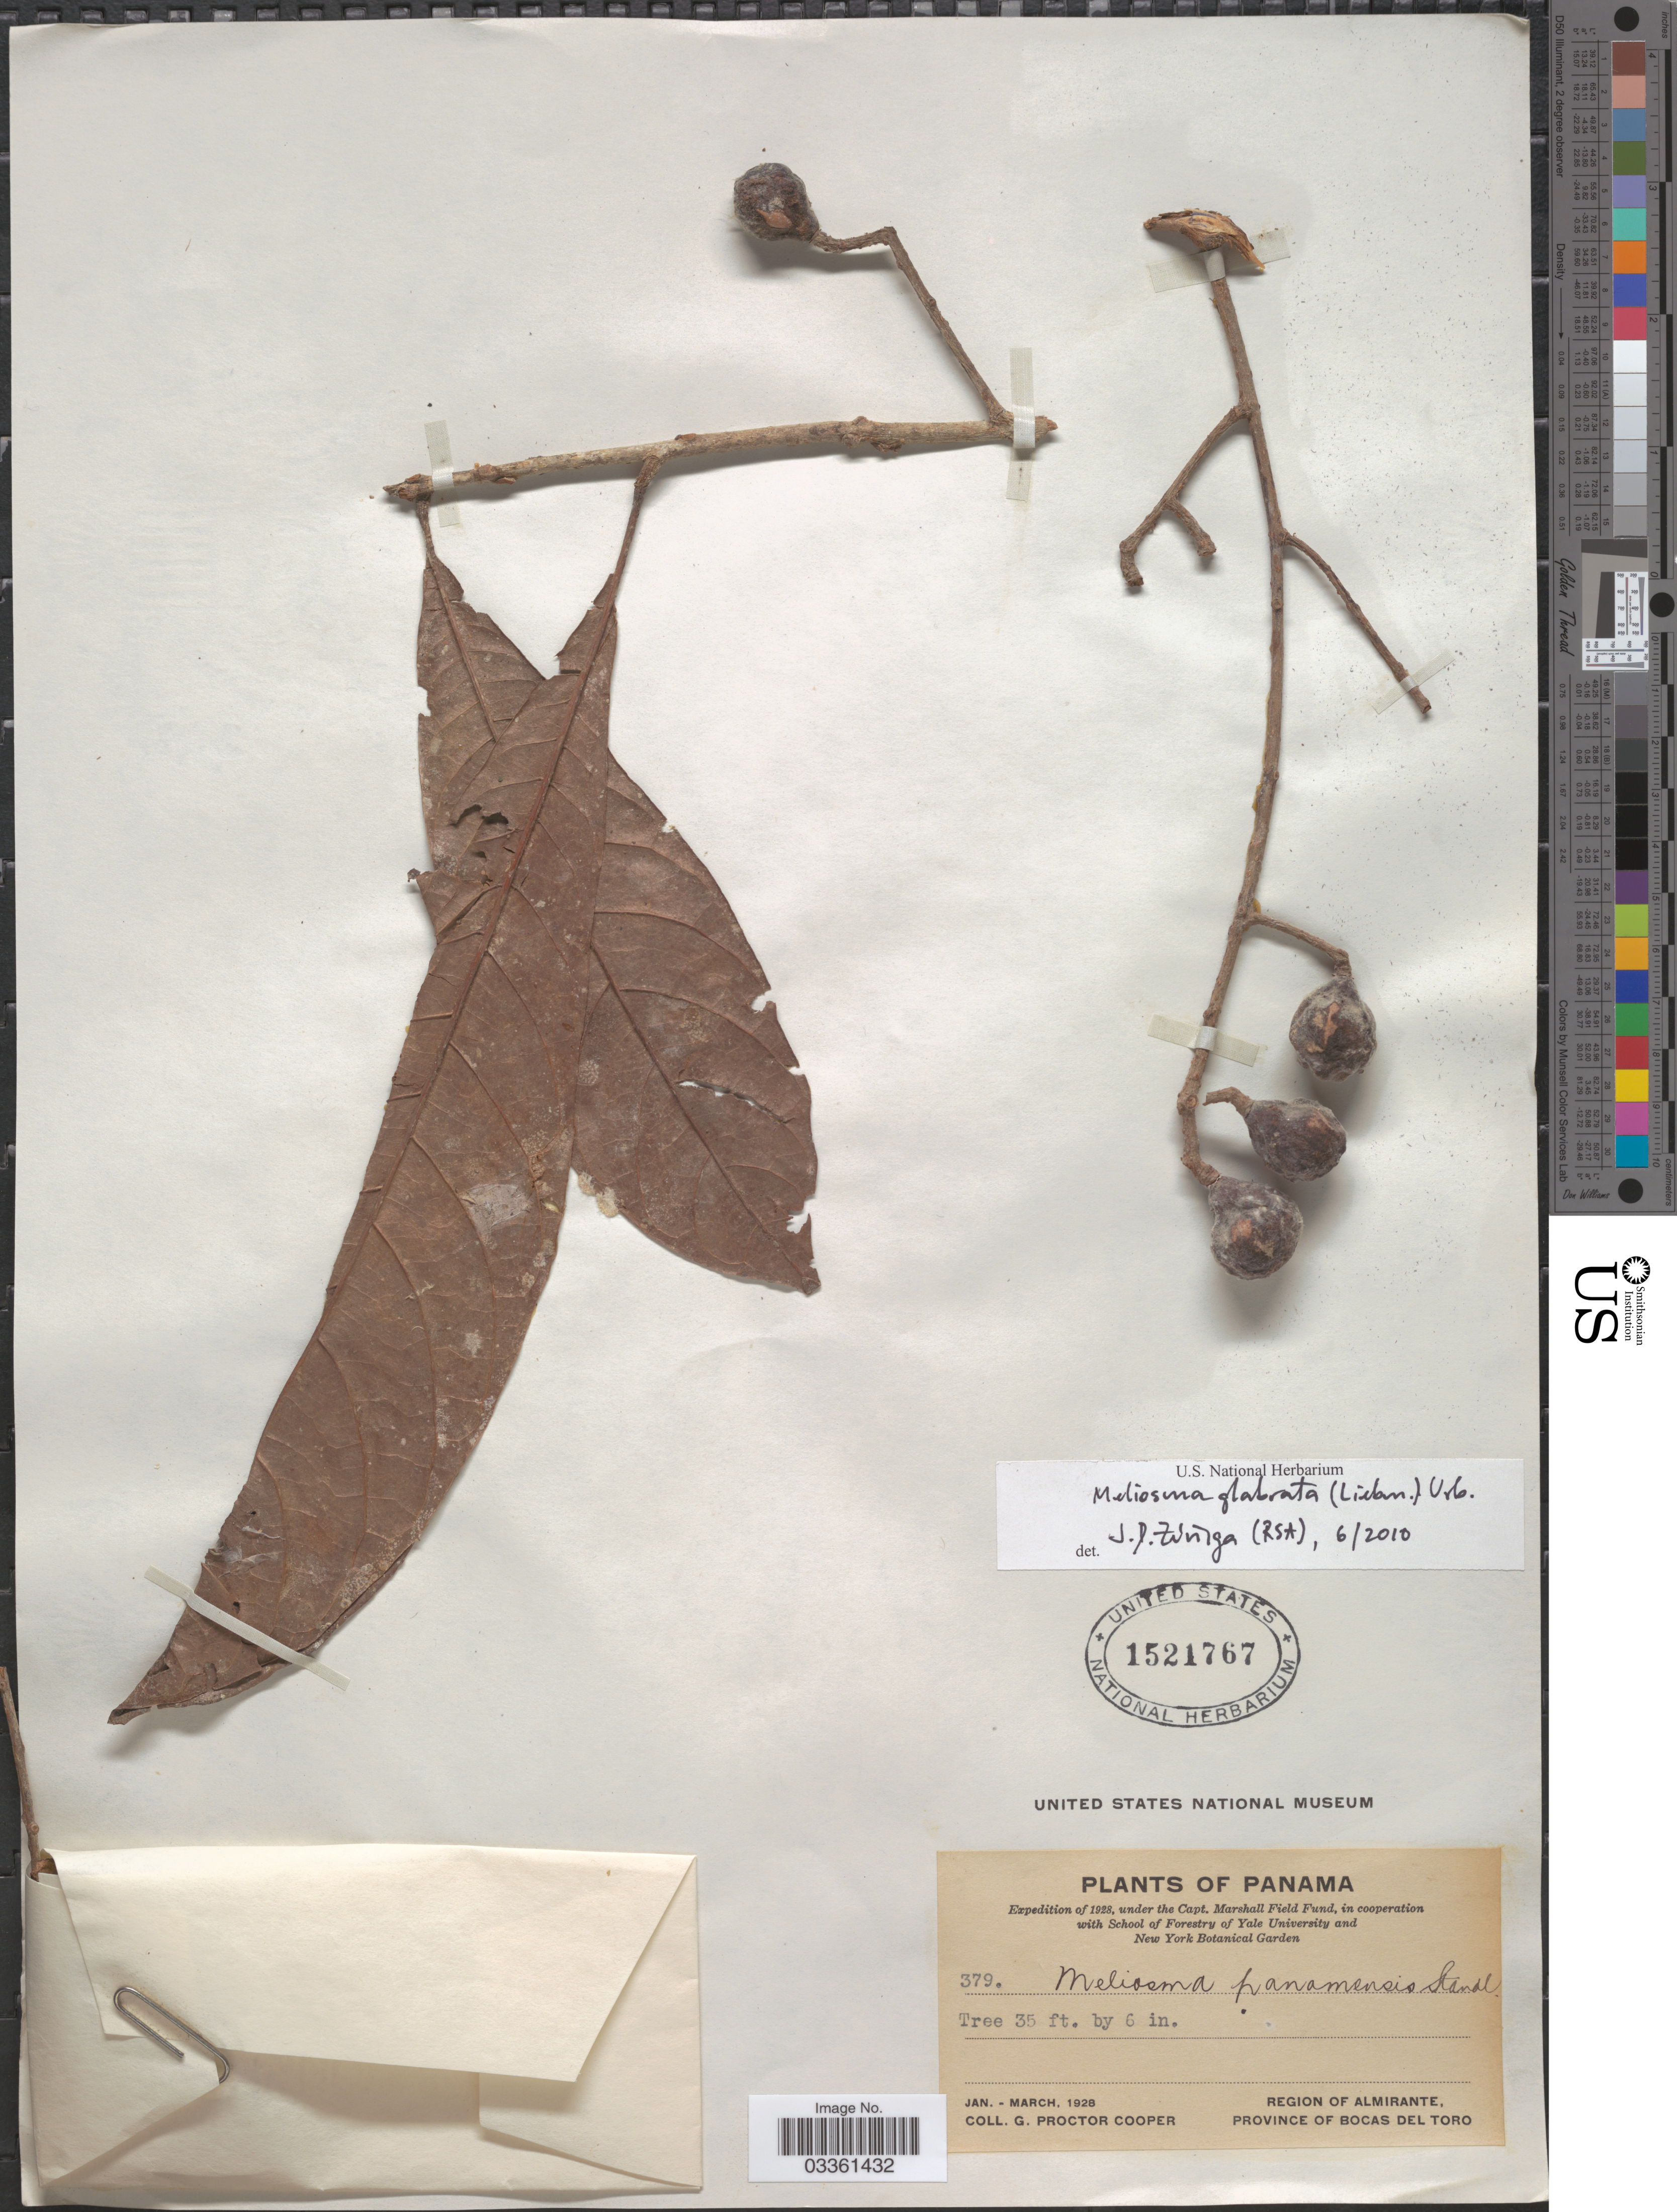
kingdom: Plantae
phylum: Tracheophyta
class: Magnoliopsida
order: Proteales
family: Sabiaceae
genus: Meliosma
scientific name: Meliosma glabrata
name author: (Liebm.) Urb.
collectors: G. Cooper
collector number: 379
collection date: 1928-01/1928-03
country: Panama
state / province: Bocas del Toro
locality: Region of Almirante.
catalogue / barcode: US 1521767